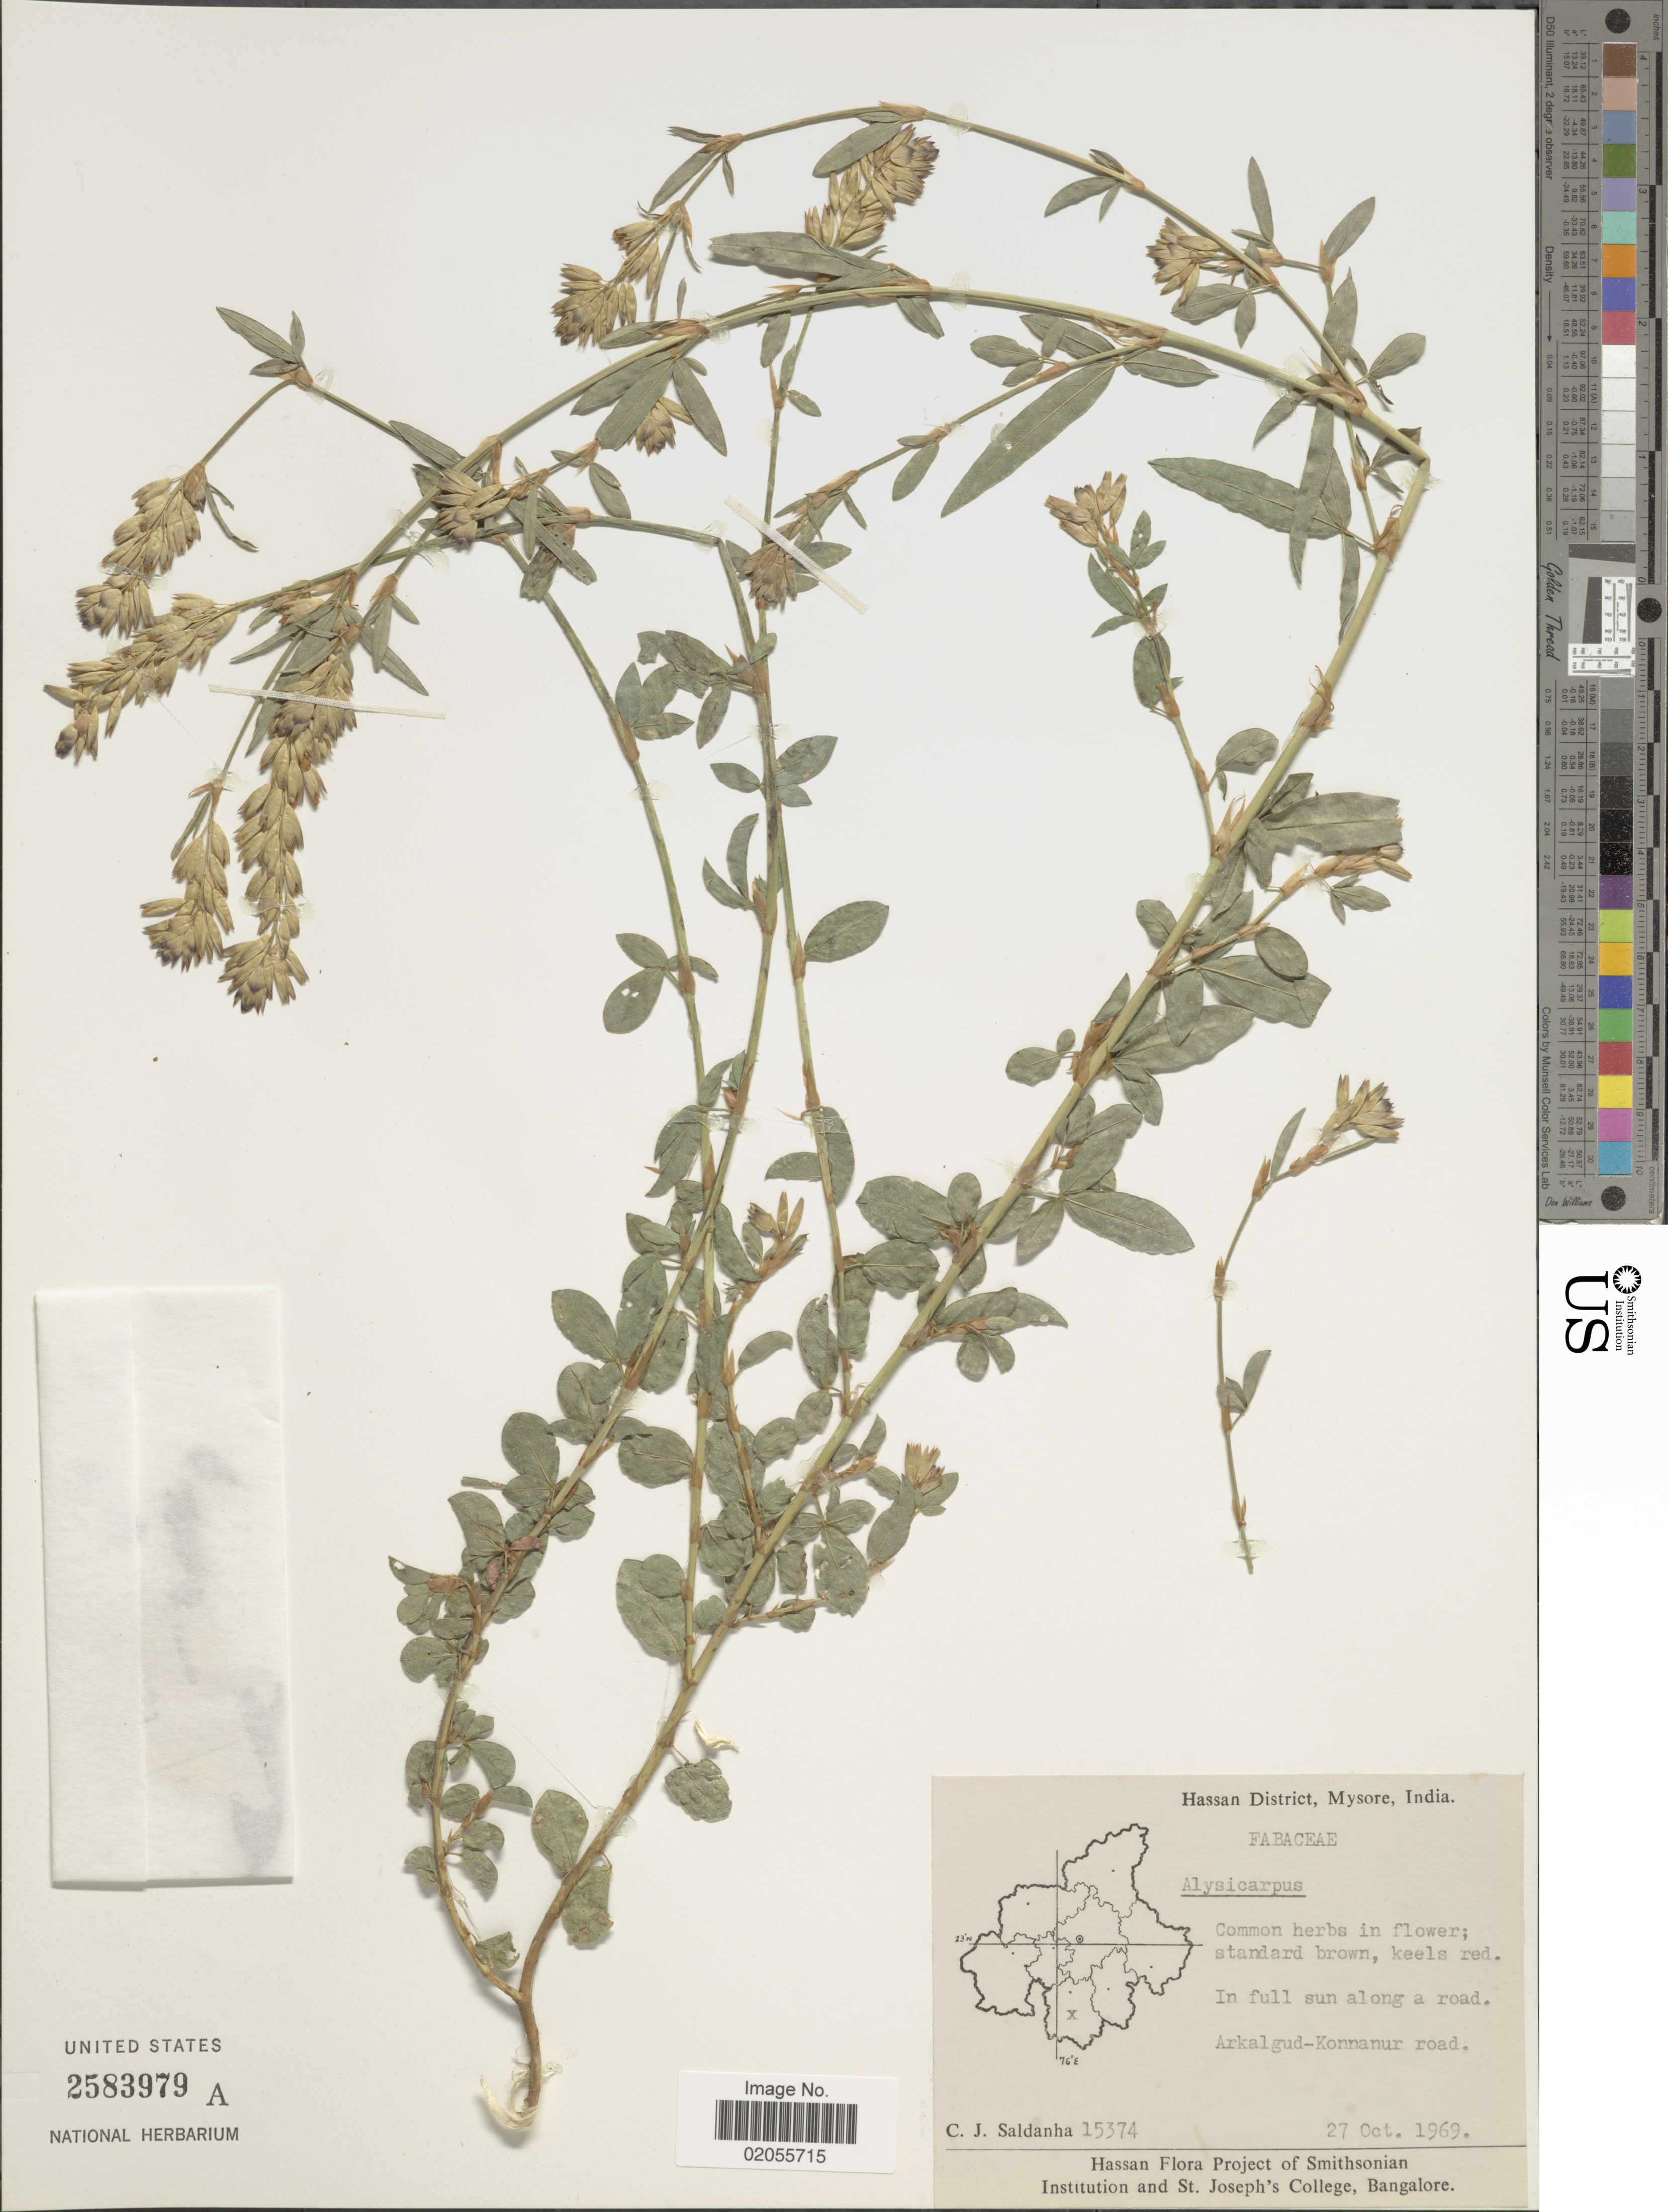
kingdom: Plantae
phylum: Tracheophyta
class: Magnoliopsida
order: Fabales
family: Fabaceae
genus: Alysicarpus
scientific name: Alysicarpus sp.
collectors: C. J. Saldanha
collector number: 15374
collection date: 1969-10-27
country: India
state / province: Karnataka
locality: Hassan district, Mysore, Arkalgud-Konnanur road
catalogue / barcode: US 2583979A